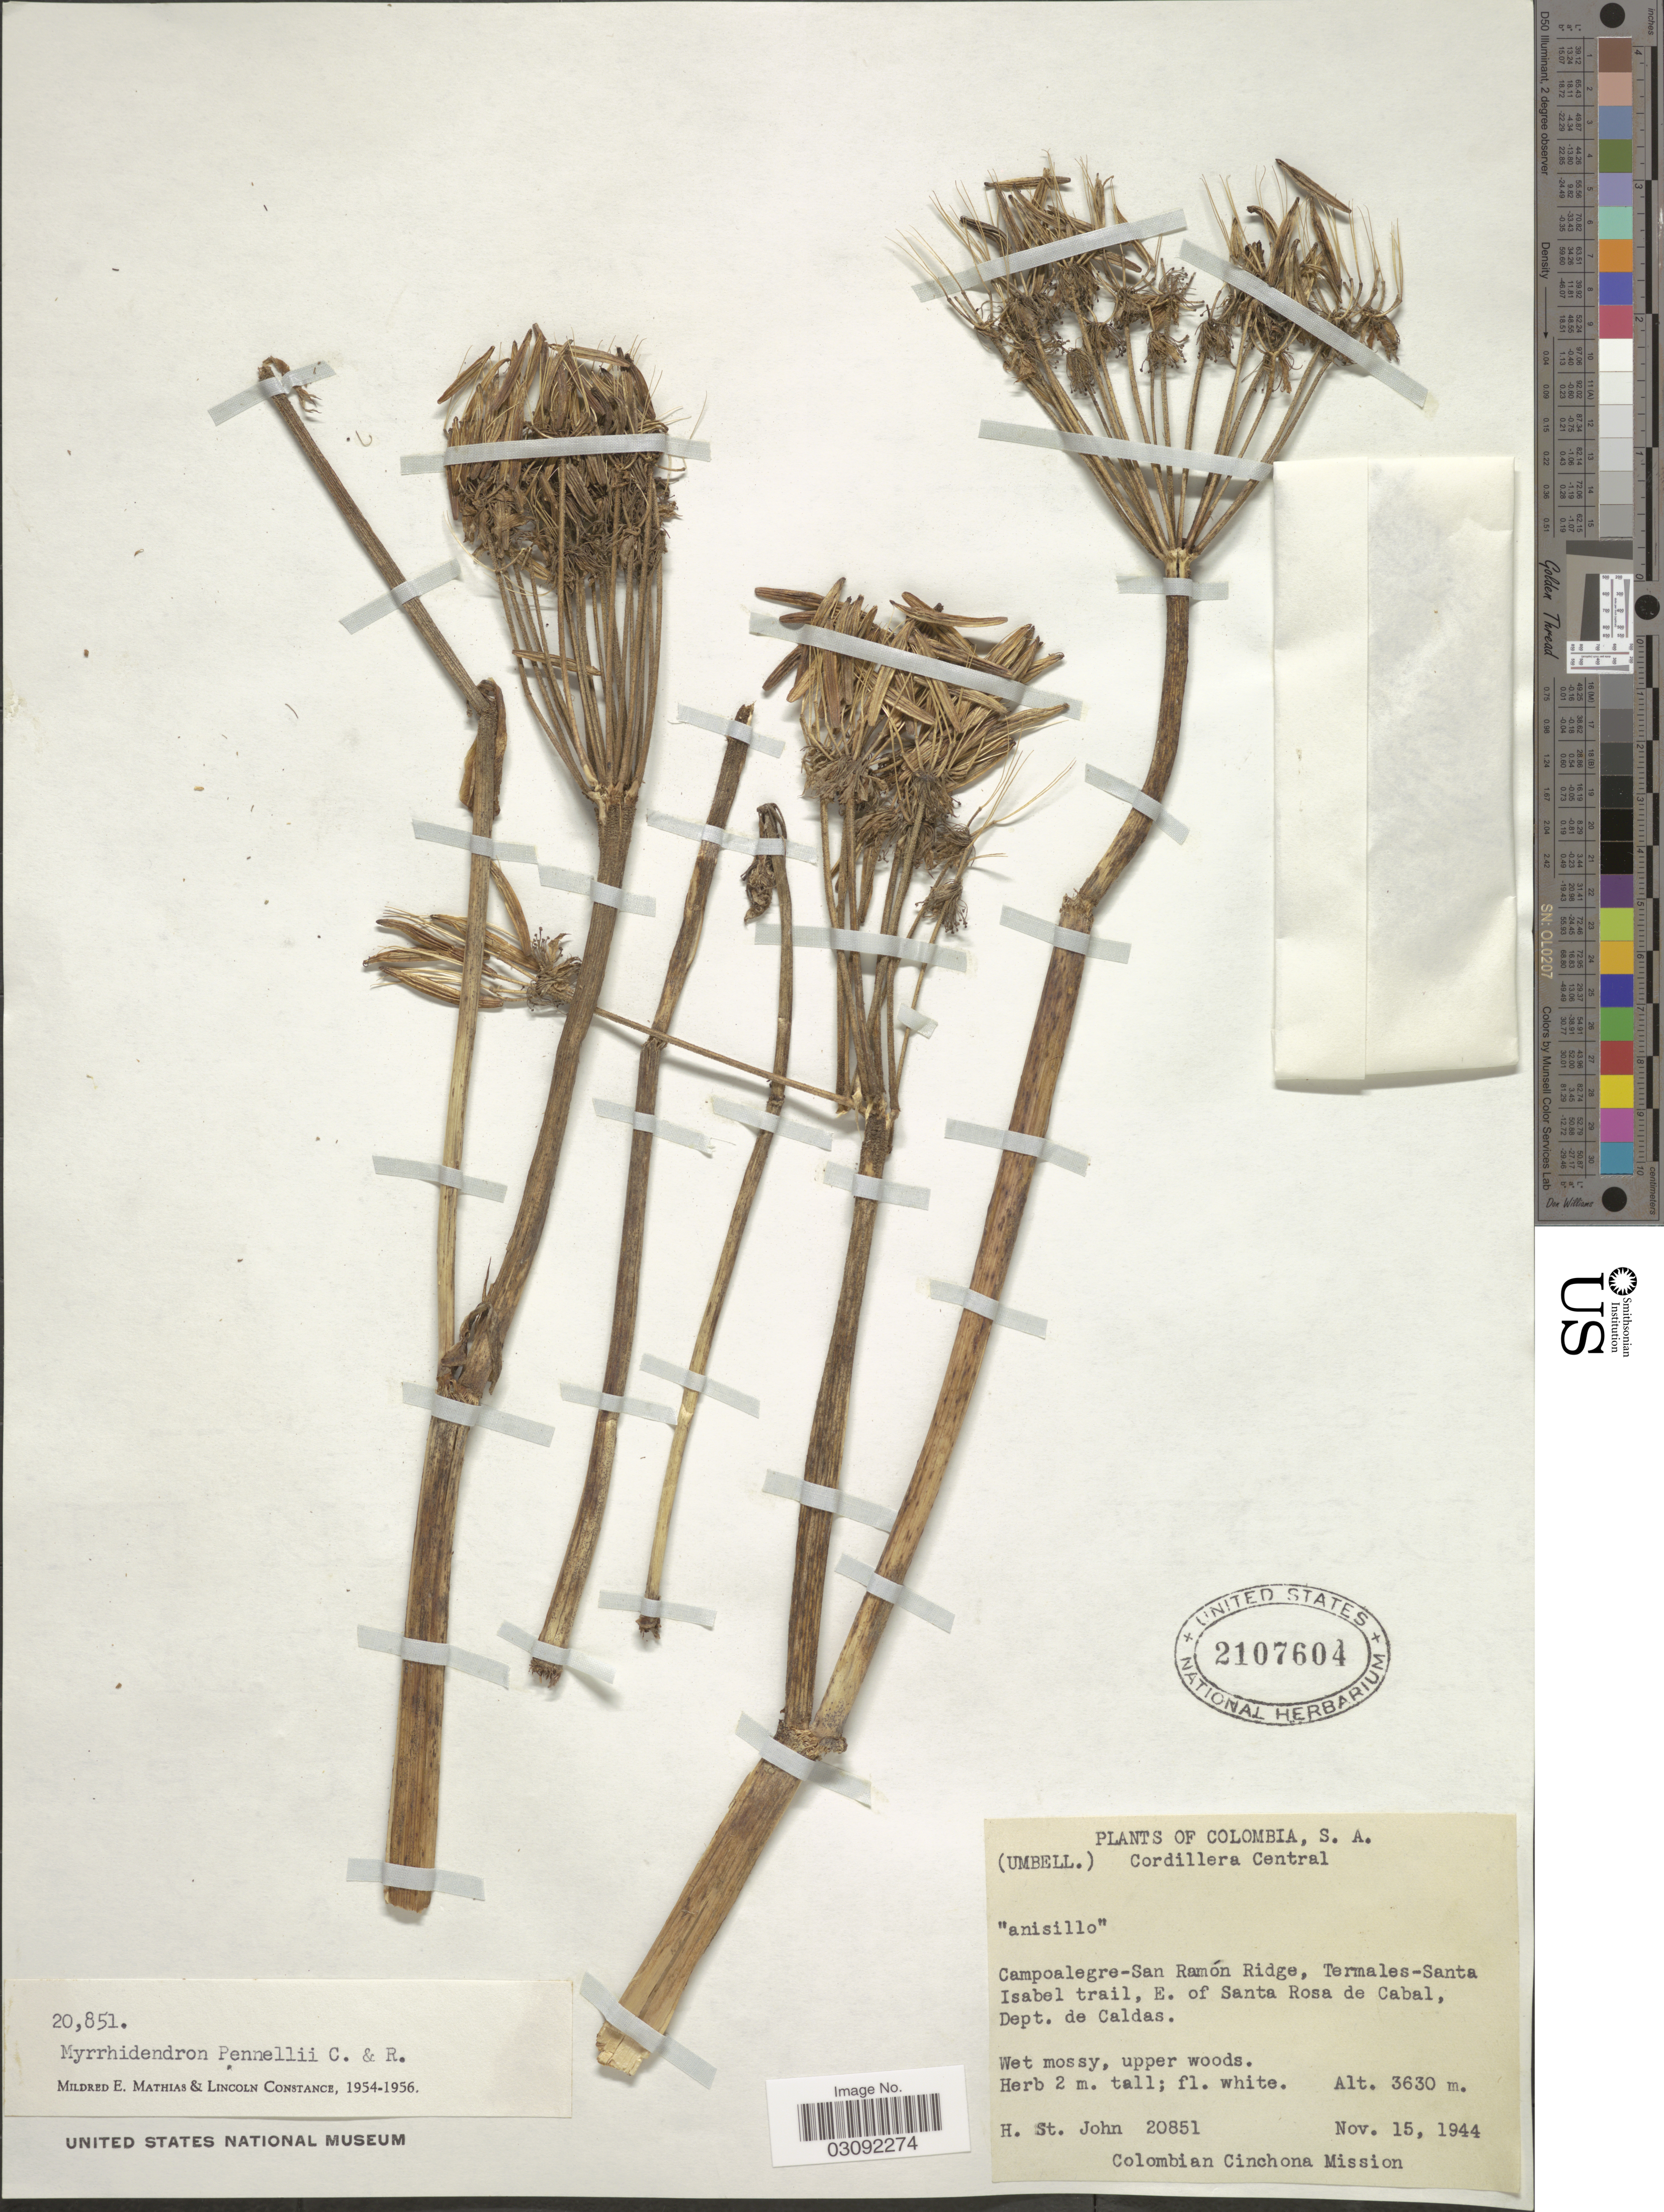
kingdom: Plantae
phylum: Tracheophyta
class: Magnoliopsida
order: Apiales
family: Apiaceae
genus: Myrrhidendron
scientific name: Myrrhidendron pennellii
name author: J.M. Coult.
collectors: H. St. John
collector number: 20851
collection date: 1944-11-15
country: Colombia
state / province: Caldas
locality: Cordillera Central. Campoalegre-San Ramón Ridge, Termales-Santa Isabel trail, E. of Santa Rosa de Cabal, Dept. de Caldas.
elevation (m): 3630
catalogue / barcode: US 2107604